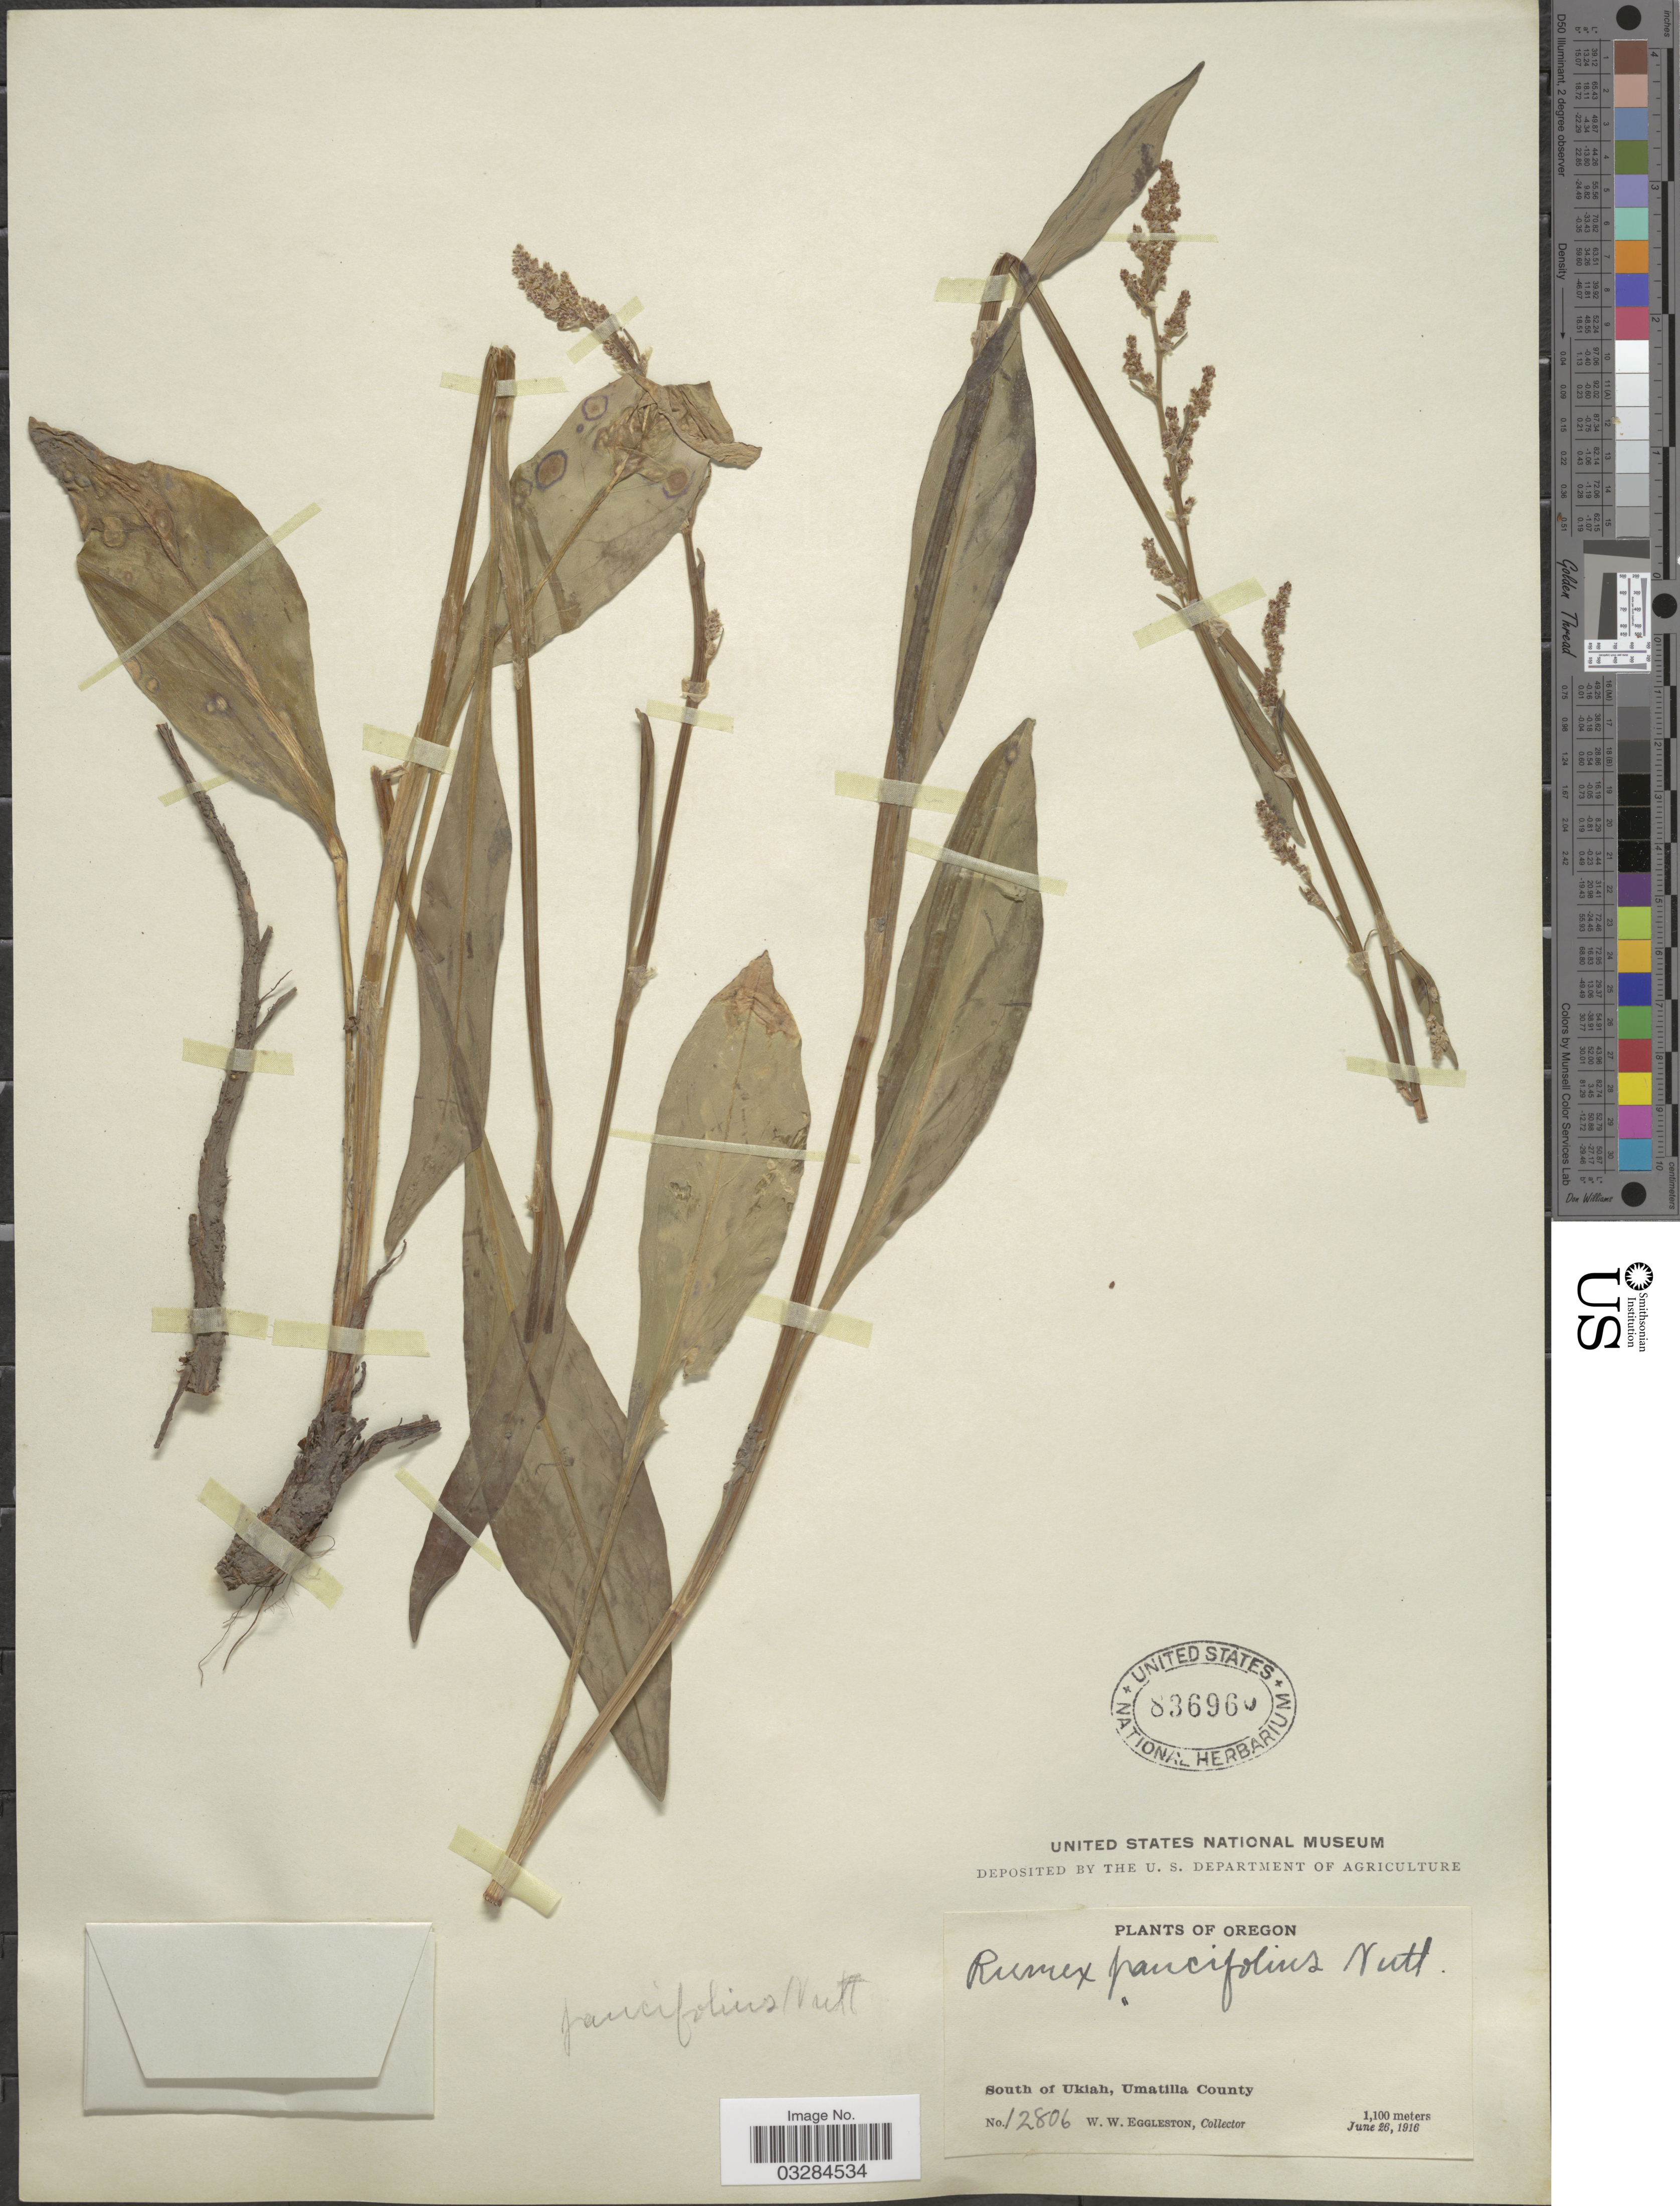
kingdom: Plantae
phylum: Tracheophyta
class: Magnoliopsida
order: Caryophyllales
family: Polygonaceae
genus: Rumex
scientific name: Rumex paucifolius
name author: Nutt.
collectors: W. W. Eggleston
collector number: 12806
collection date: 1916-06-26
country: United States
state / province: Oregon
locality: South of Ukiah, Umatilla County.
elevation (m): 1100